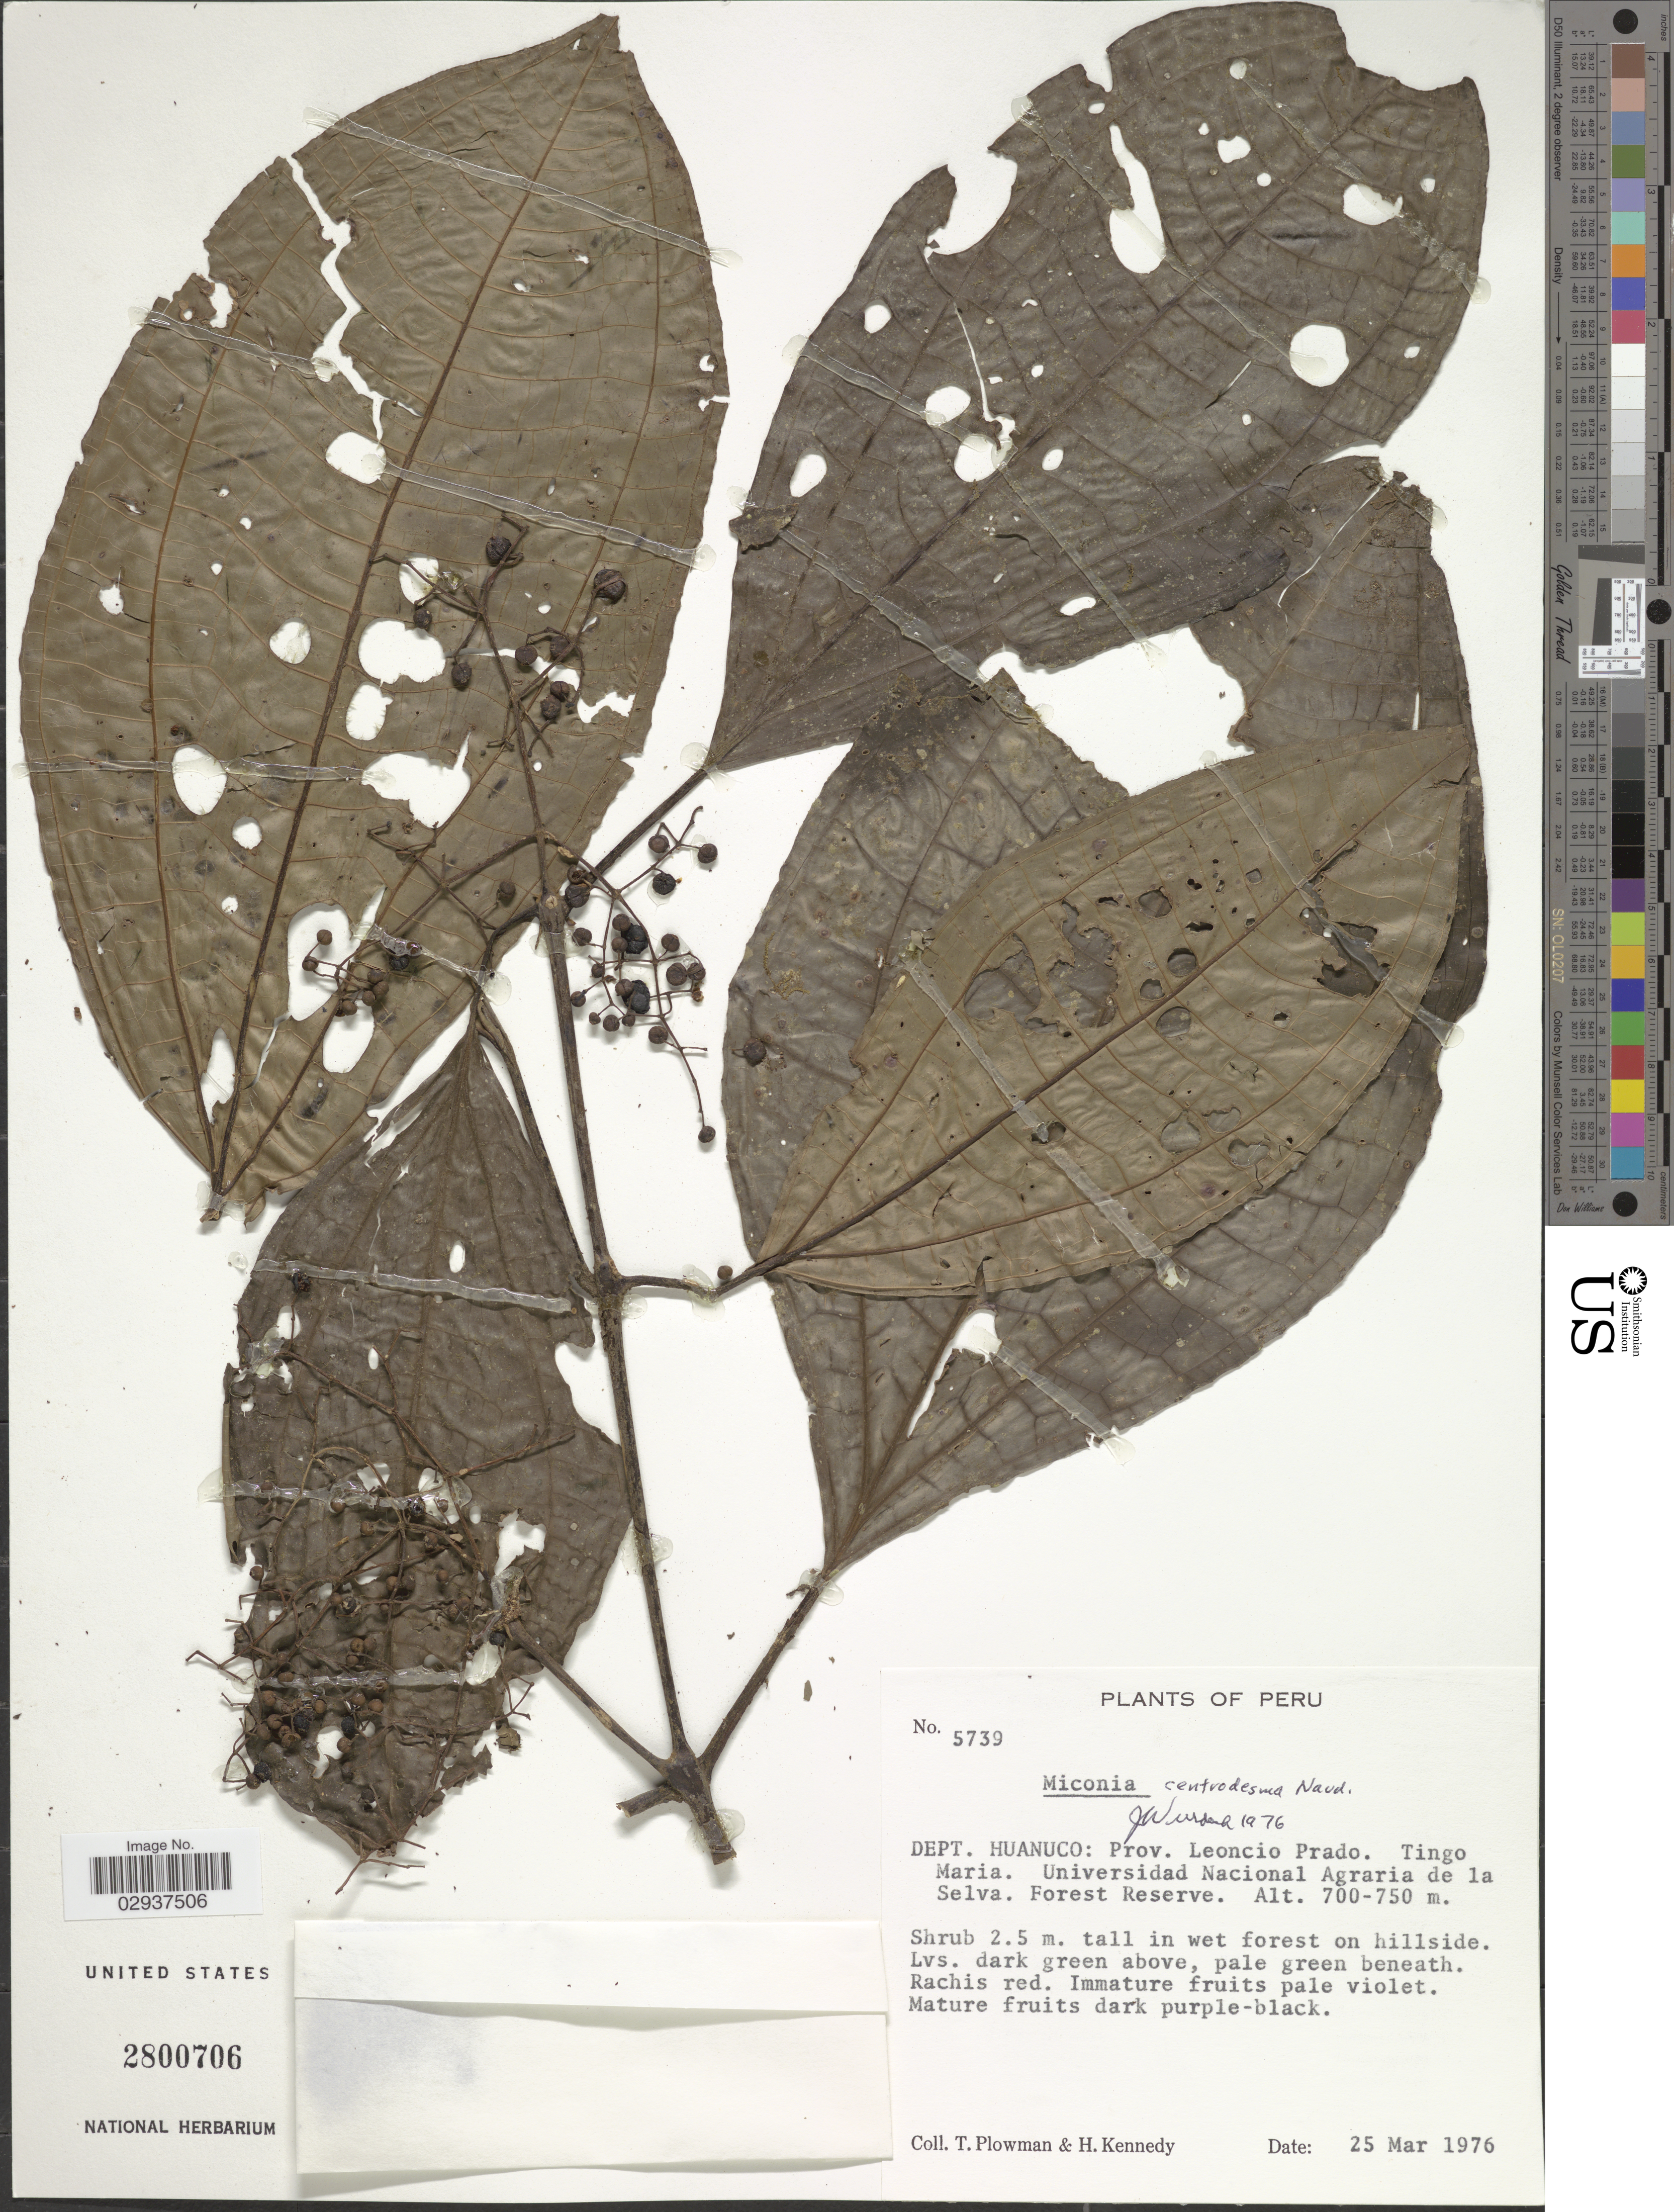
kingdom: Plantae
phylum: Tracheophyta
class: Magnoliopsida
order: Myrtales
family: Melastomataceae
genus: Miconia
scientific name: Miconia centrodesma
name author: Naudin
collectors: T. Plowman & H. Kennedy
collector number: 5739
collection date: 1976-03-25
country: Peru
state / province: Huánuco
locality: Dept. Huanuco: Prov. Leoncio Prado. Tingo Maria. Universidad Nacional Agraria de la Selva. Forest Reserve.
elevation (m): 700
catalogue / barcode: US 2800706